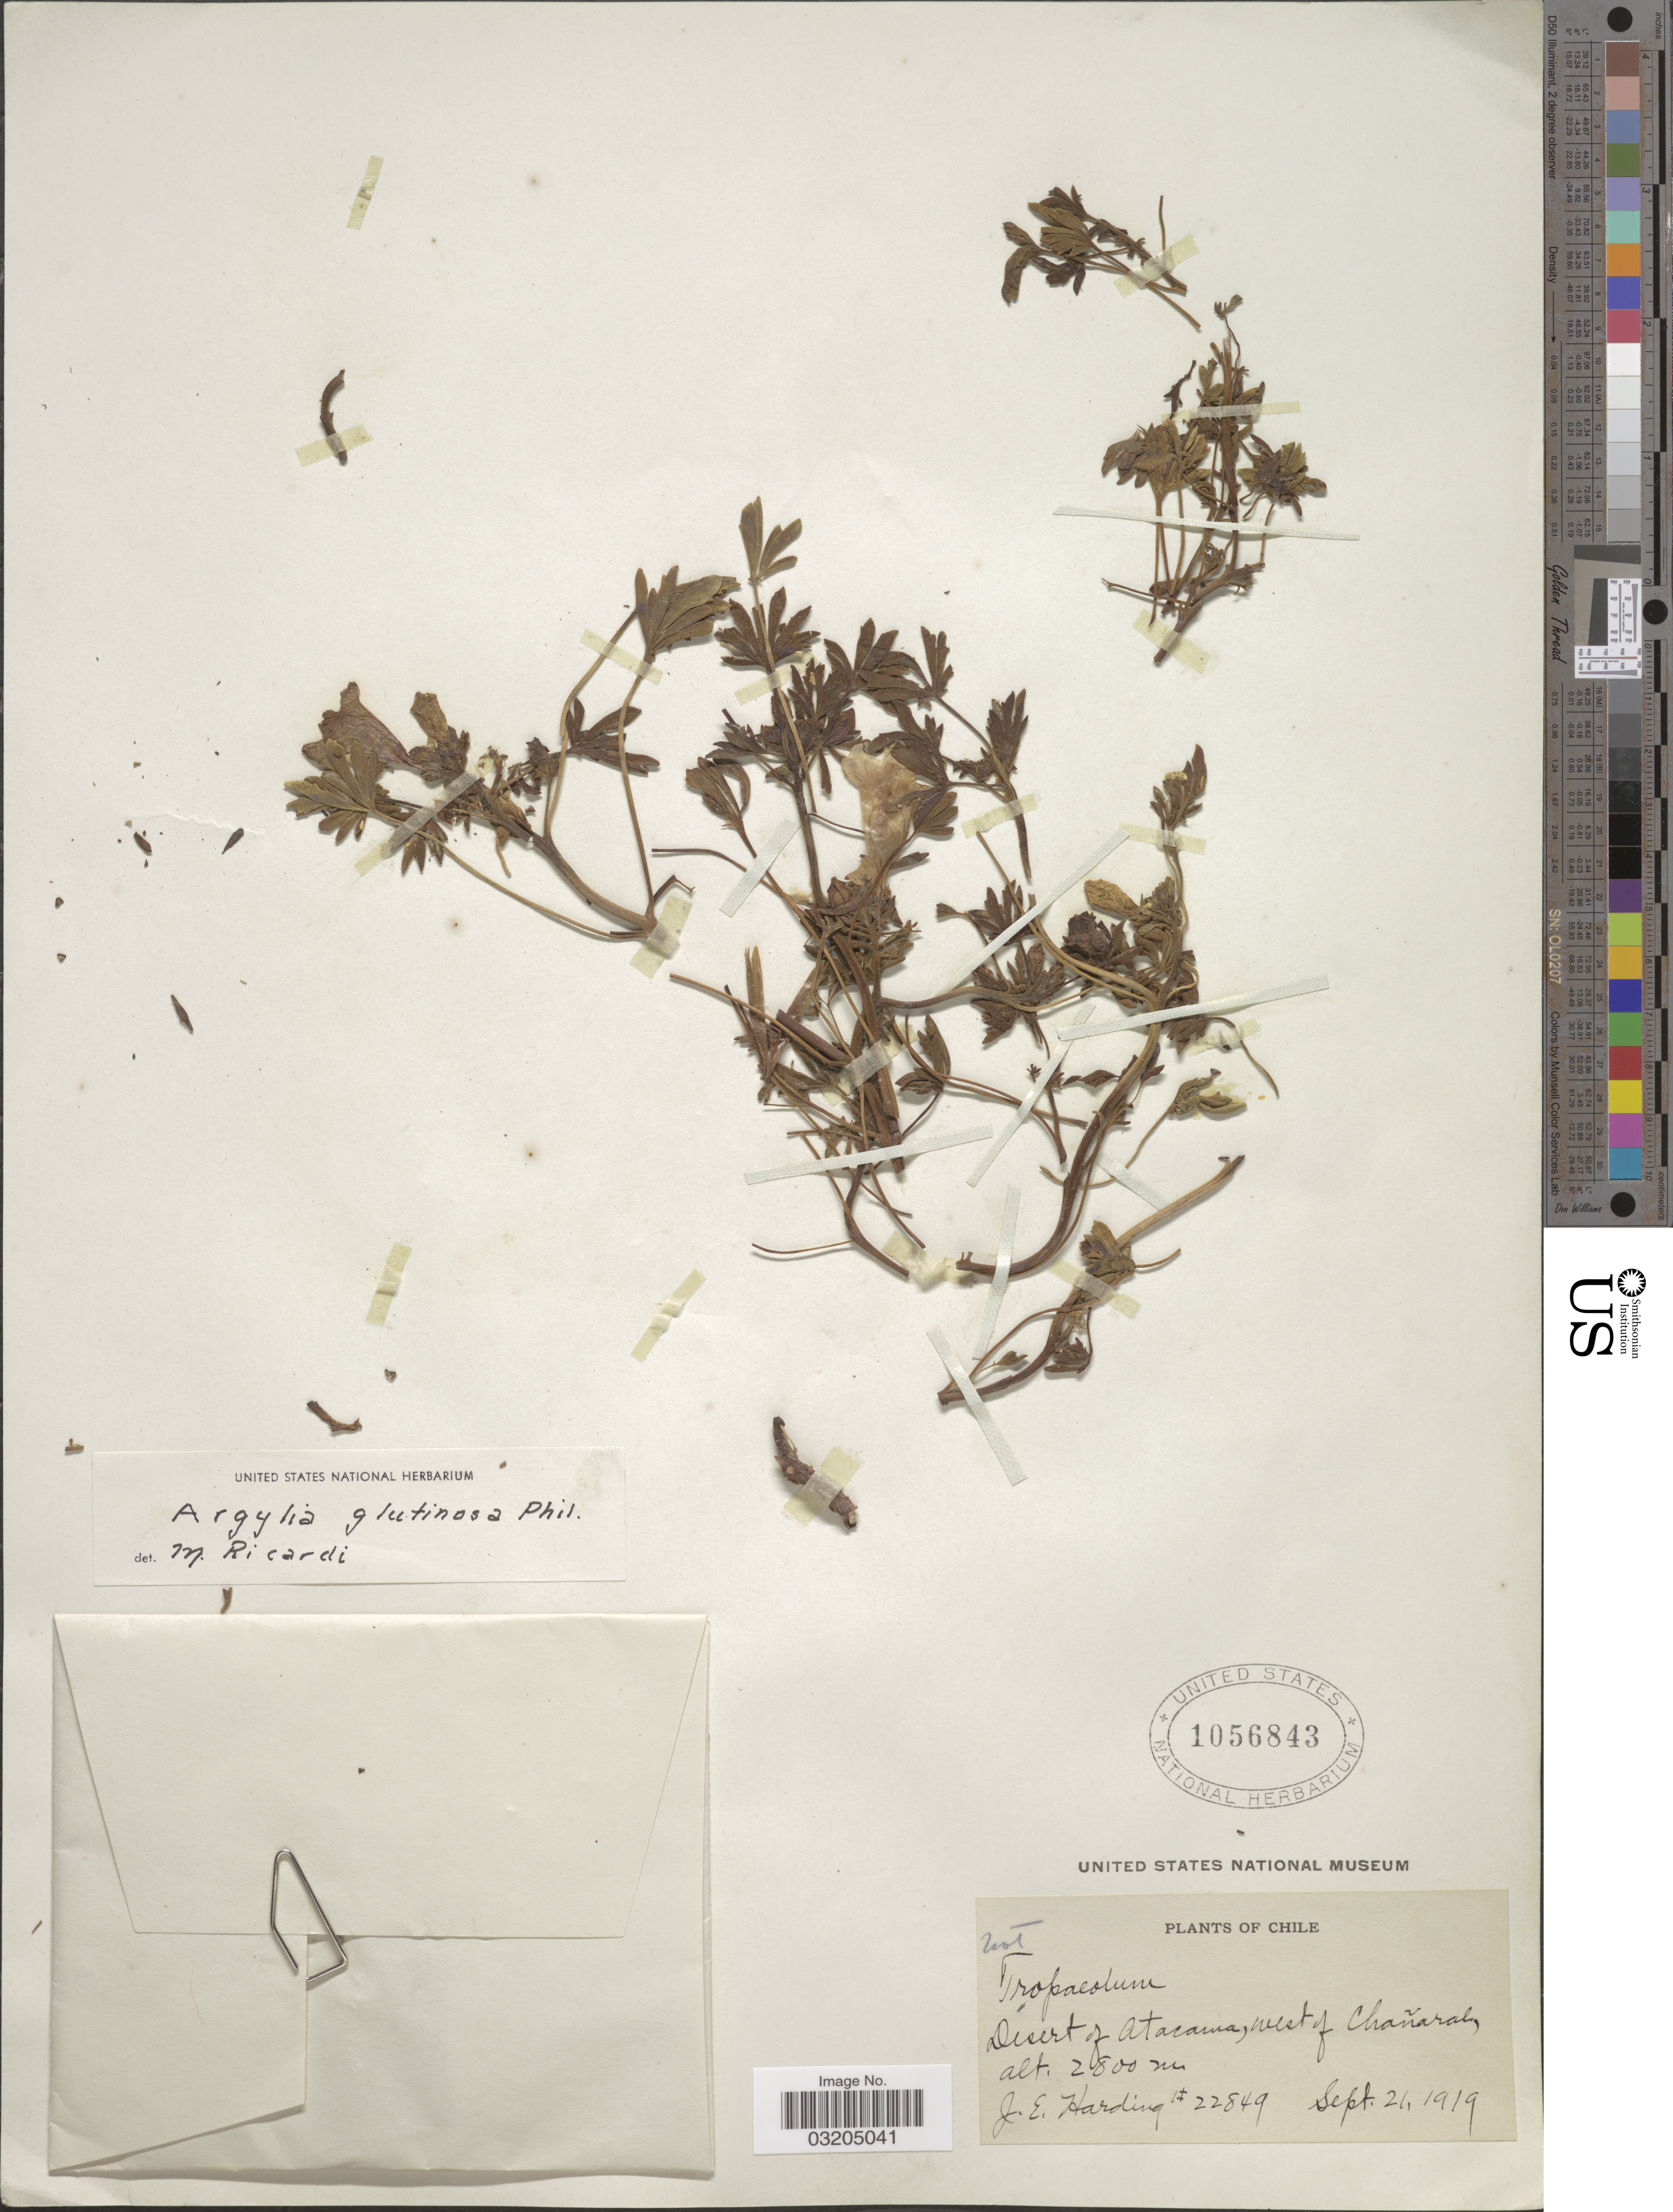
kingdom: Plantae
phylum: Tracheophyta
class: Magnoliopsida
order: Lamiales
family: Bignoniaceae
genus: Argylia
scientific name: Argylia glutinosa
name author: Phil.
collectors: J. Harding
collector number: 22849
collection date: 1919-09-21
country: Chile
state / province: Atacama (III)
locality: Desert of Atacama, west of Chañaral.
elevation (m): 2800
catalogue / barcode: US 1056843